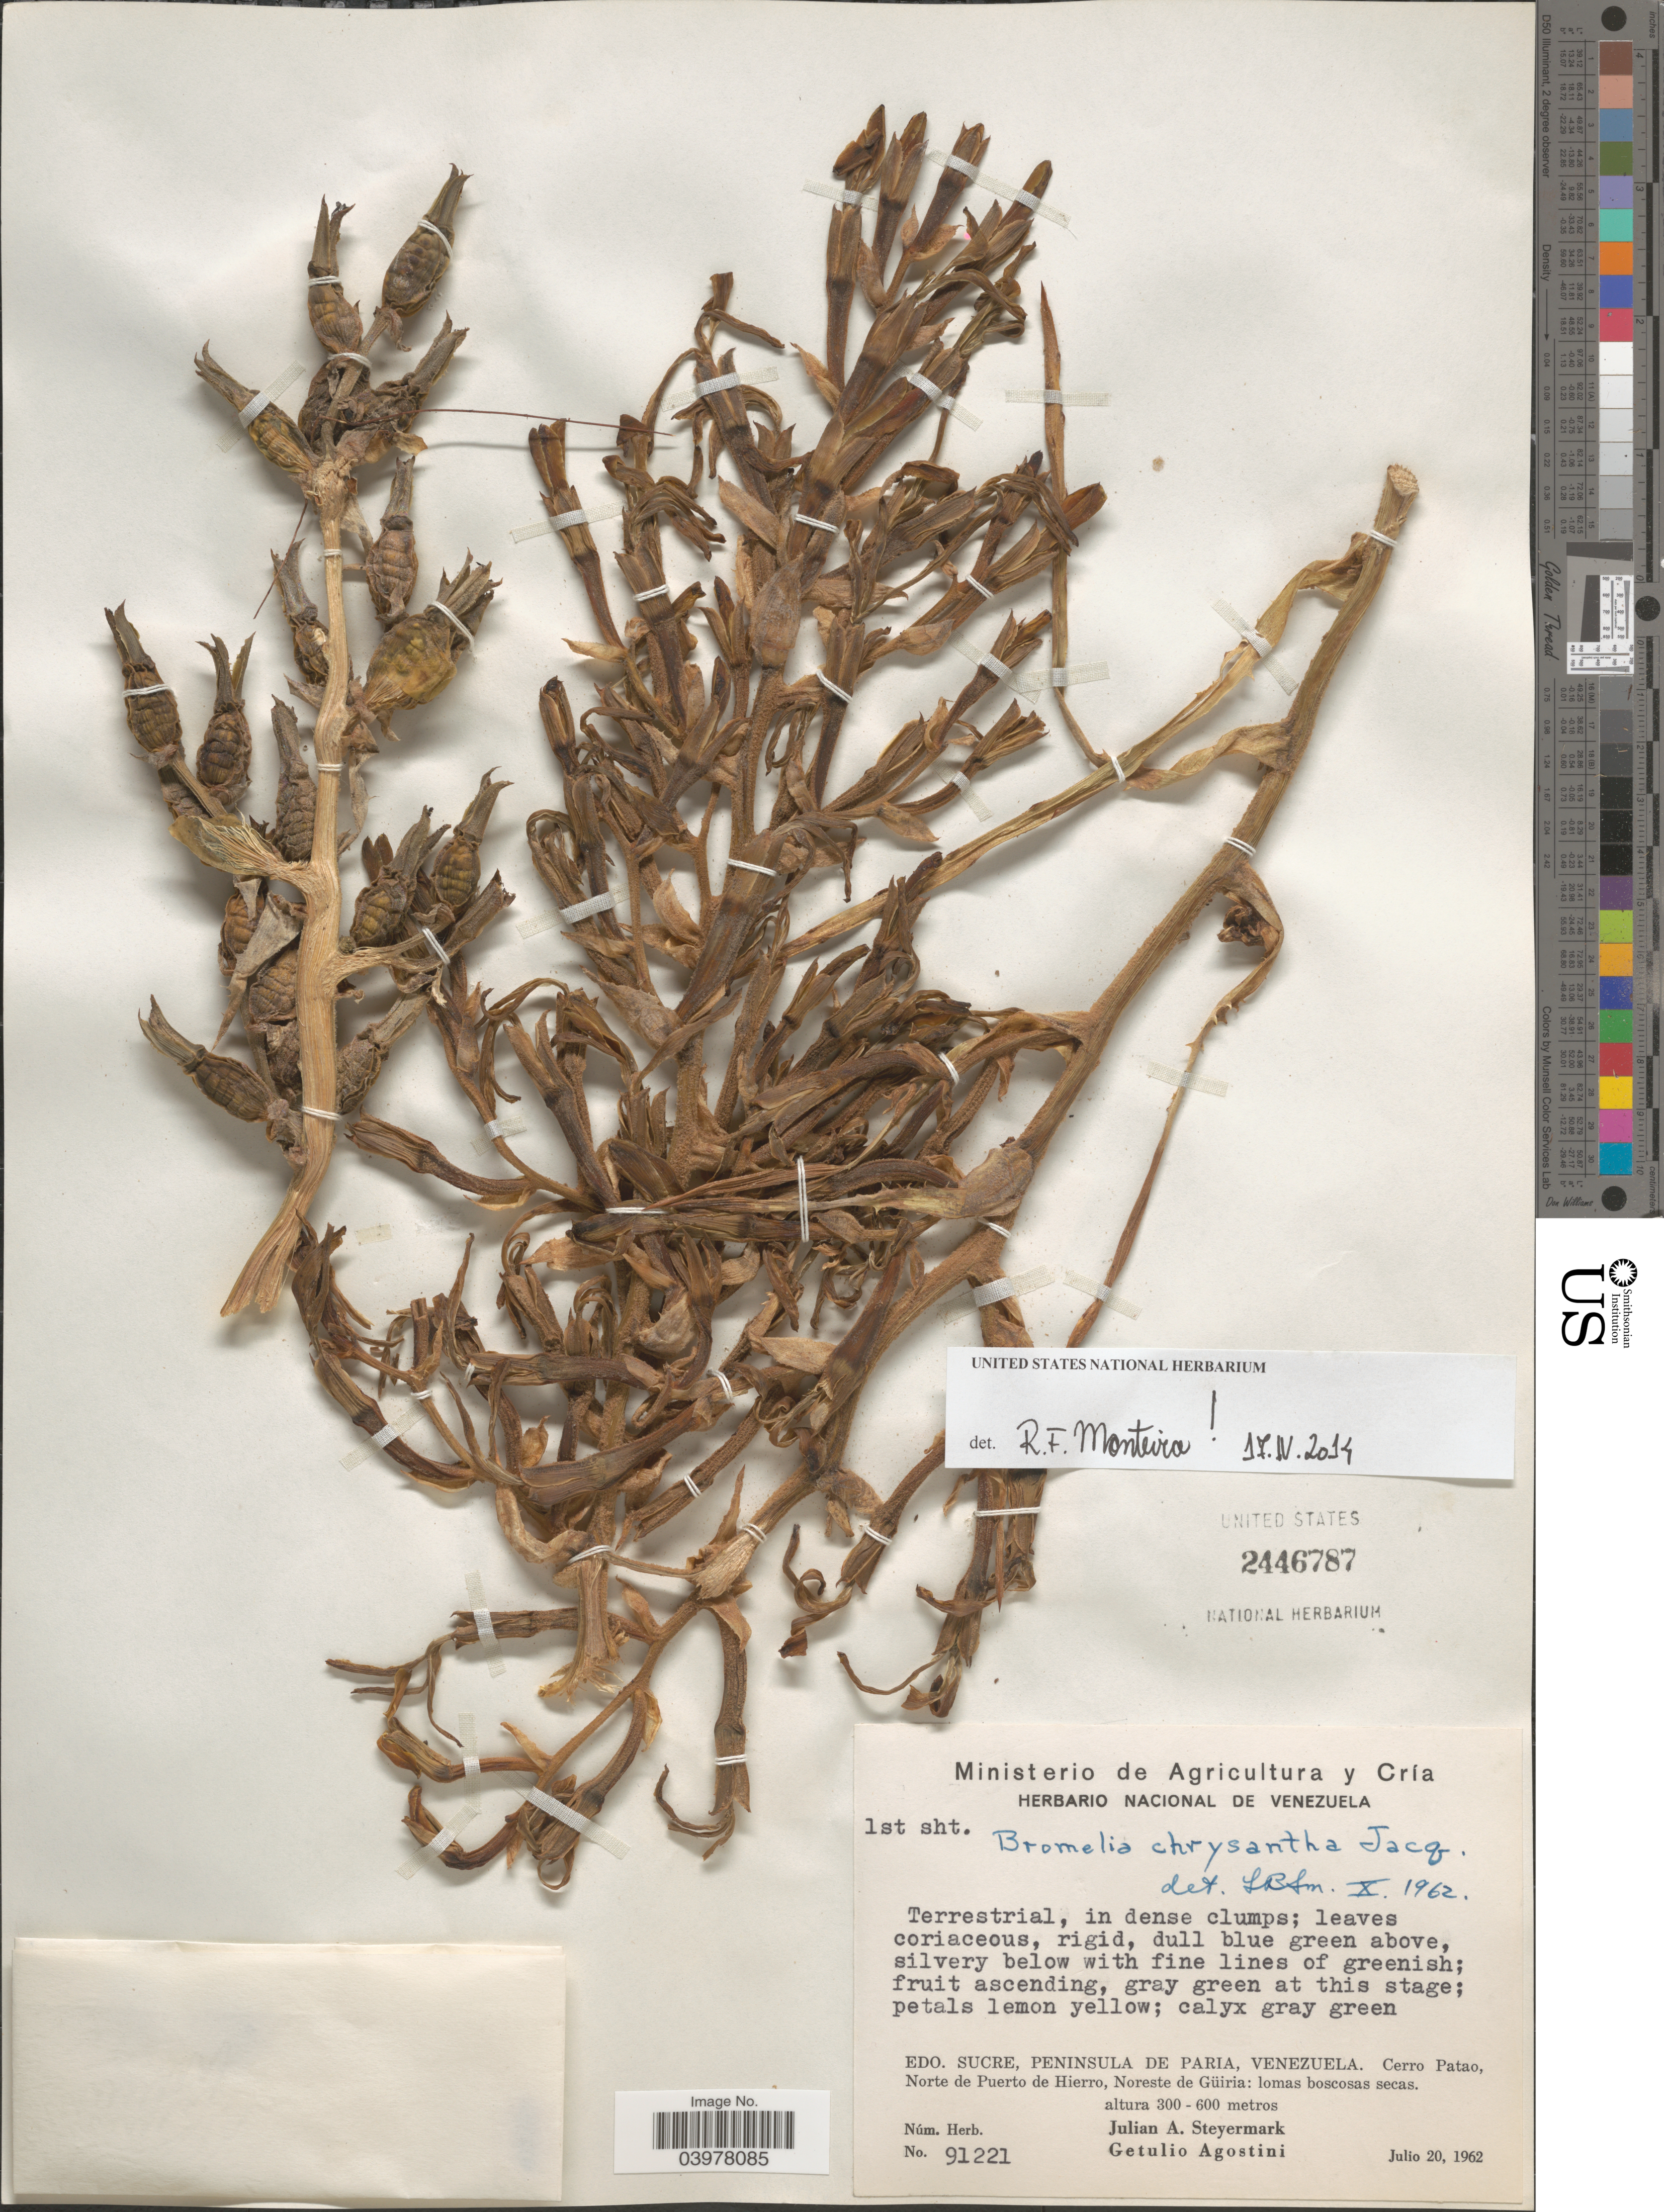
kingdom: Plantae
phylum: Tracheophyta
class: Liliopsida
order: Poales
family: Bromeliaceae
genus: Bromelia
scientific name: Bromelia chrysantha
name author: Jacq.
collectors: J. Steyermark & G. Agostini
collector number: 91221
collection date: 1962-07-20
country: Venezuela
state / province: Sucre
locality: Peninsula de Paria. Cerro Patao, Norte de Puerto de Hierro, Noreste de Güiria.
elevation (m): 300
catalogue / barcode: US 2446787